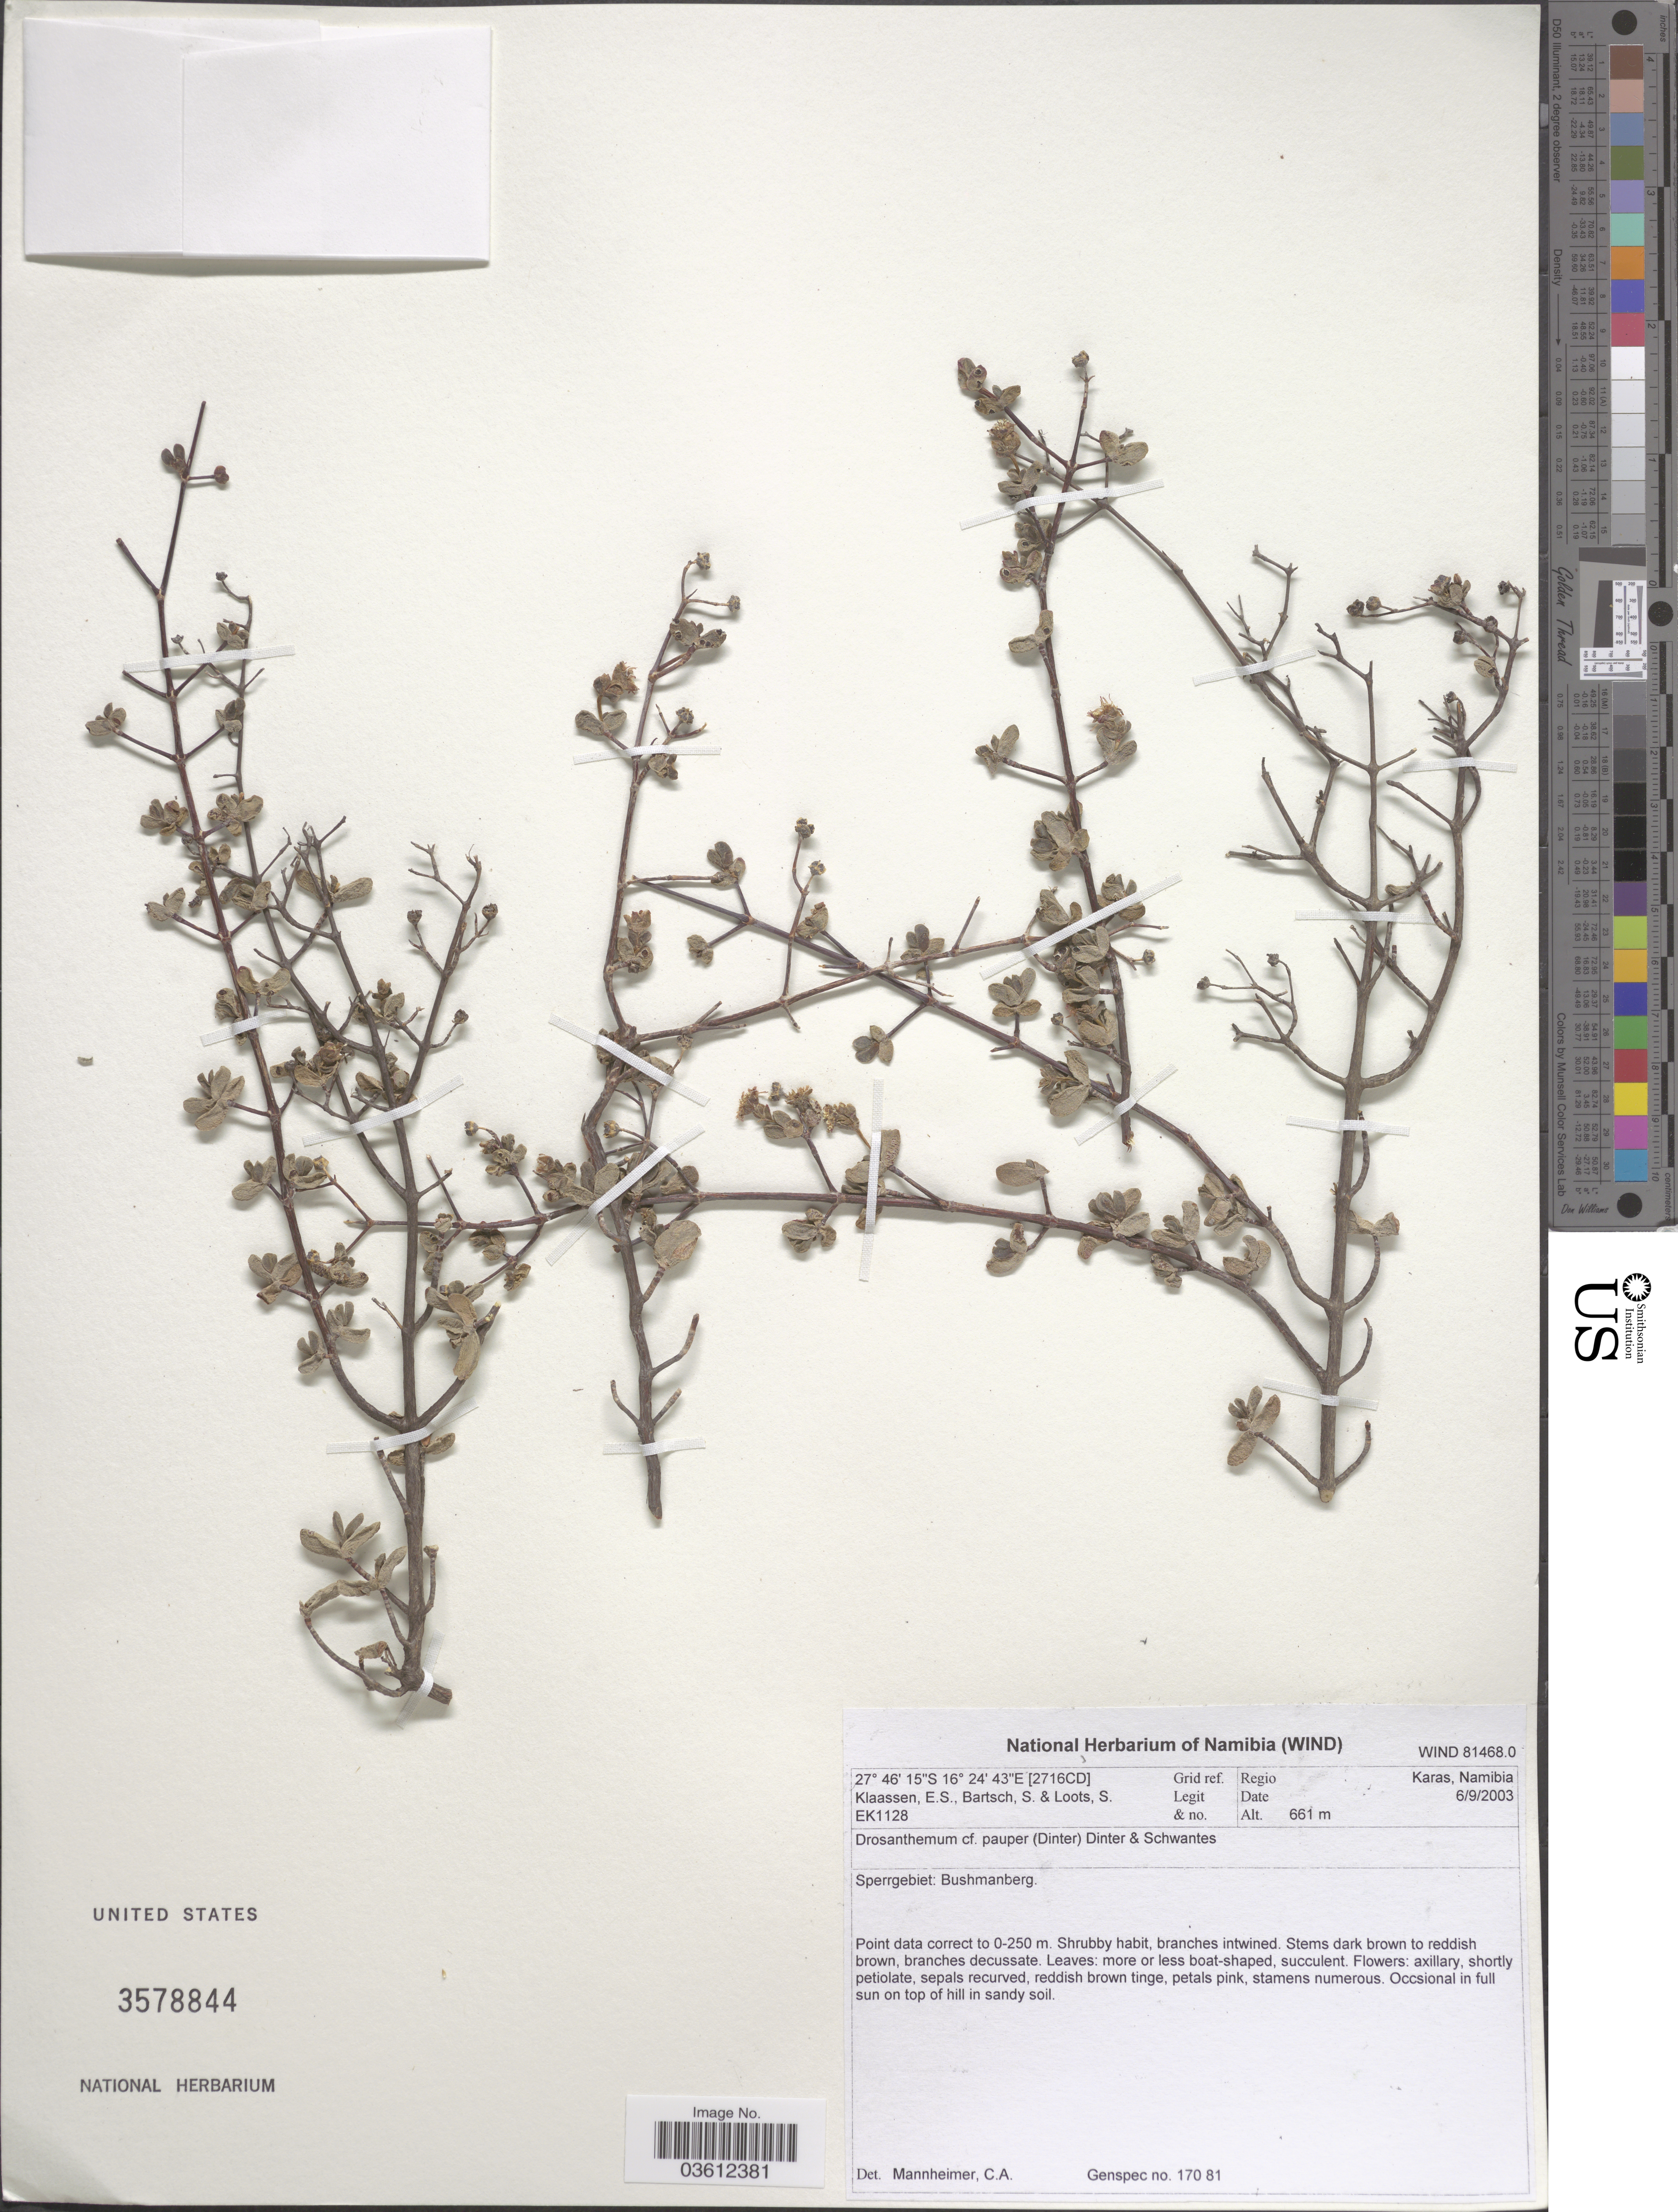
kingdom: Plantae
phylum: Tracheophyta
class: Magnoliopsida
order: Caryophyllales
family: Aizoaceae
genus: Drosanthemum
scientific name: Drosanthemum pauper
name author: Dinter & Schwantes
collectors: E. S. Klaassen, S. Bartsch & S. Loots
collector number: EK1128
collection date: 2003-09-06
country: Namibia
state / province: Karas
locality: Grid ref. [2716CD]. Regio Karas. Sperrgebiet: Bushmanberg.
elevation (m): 661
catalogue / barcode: US 3578844